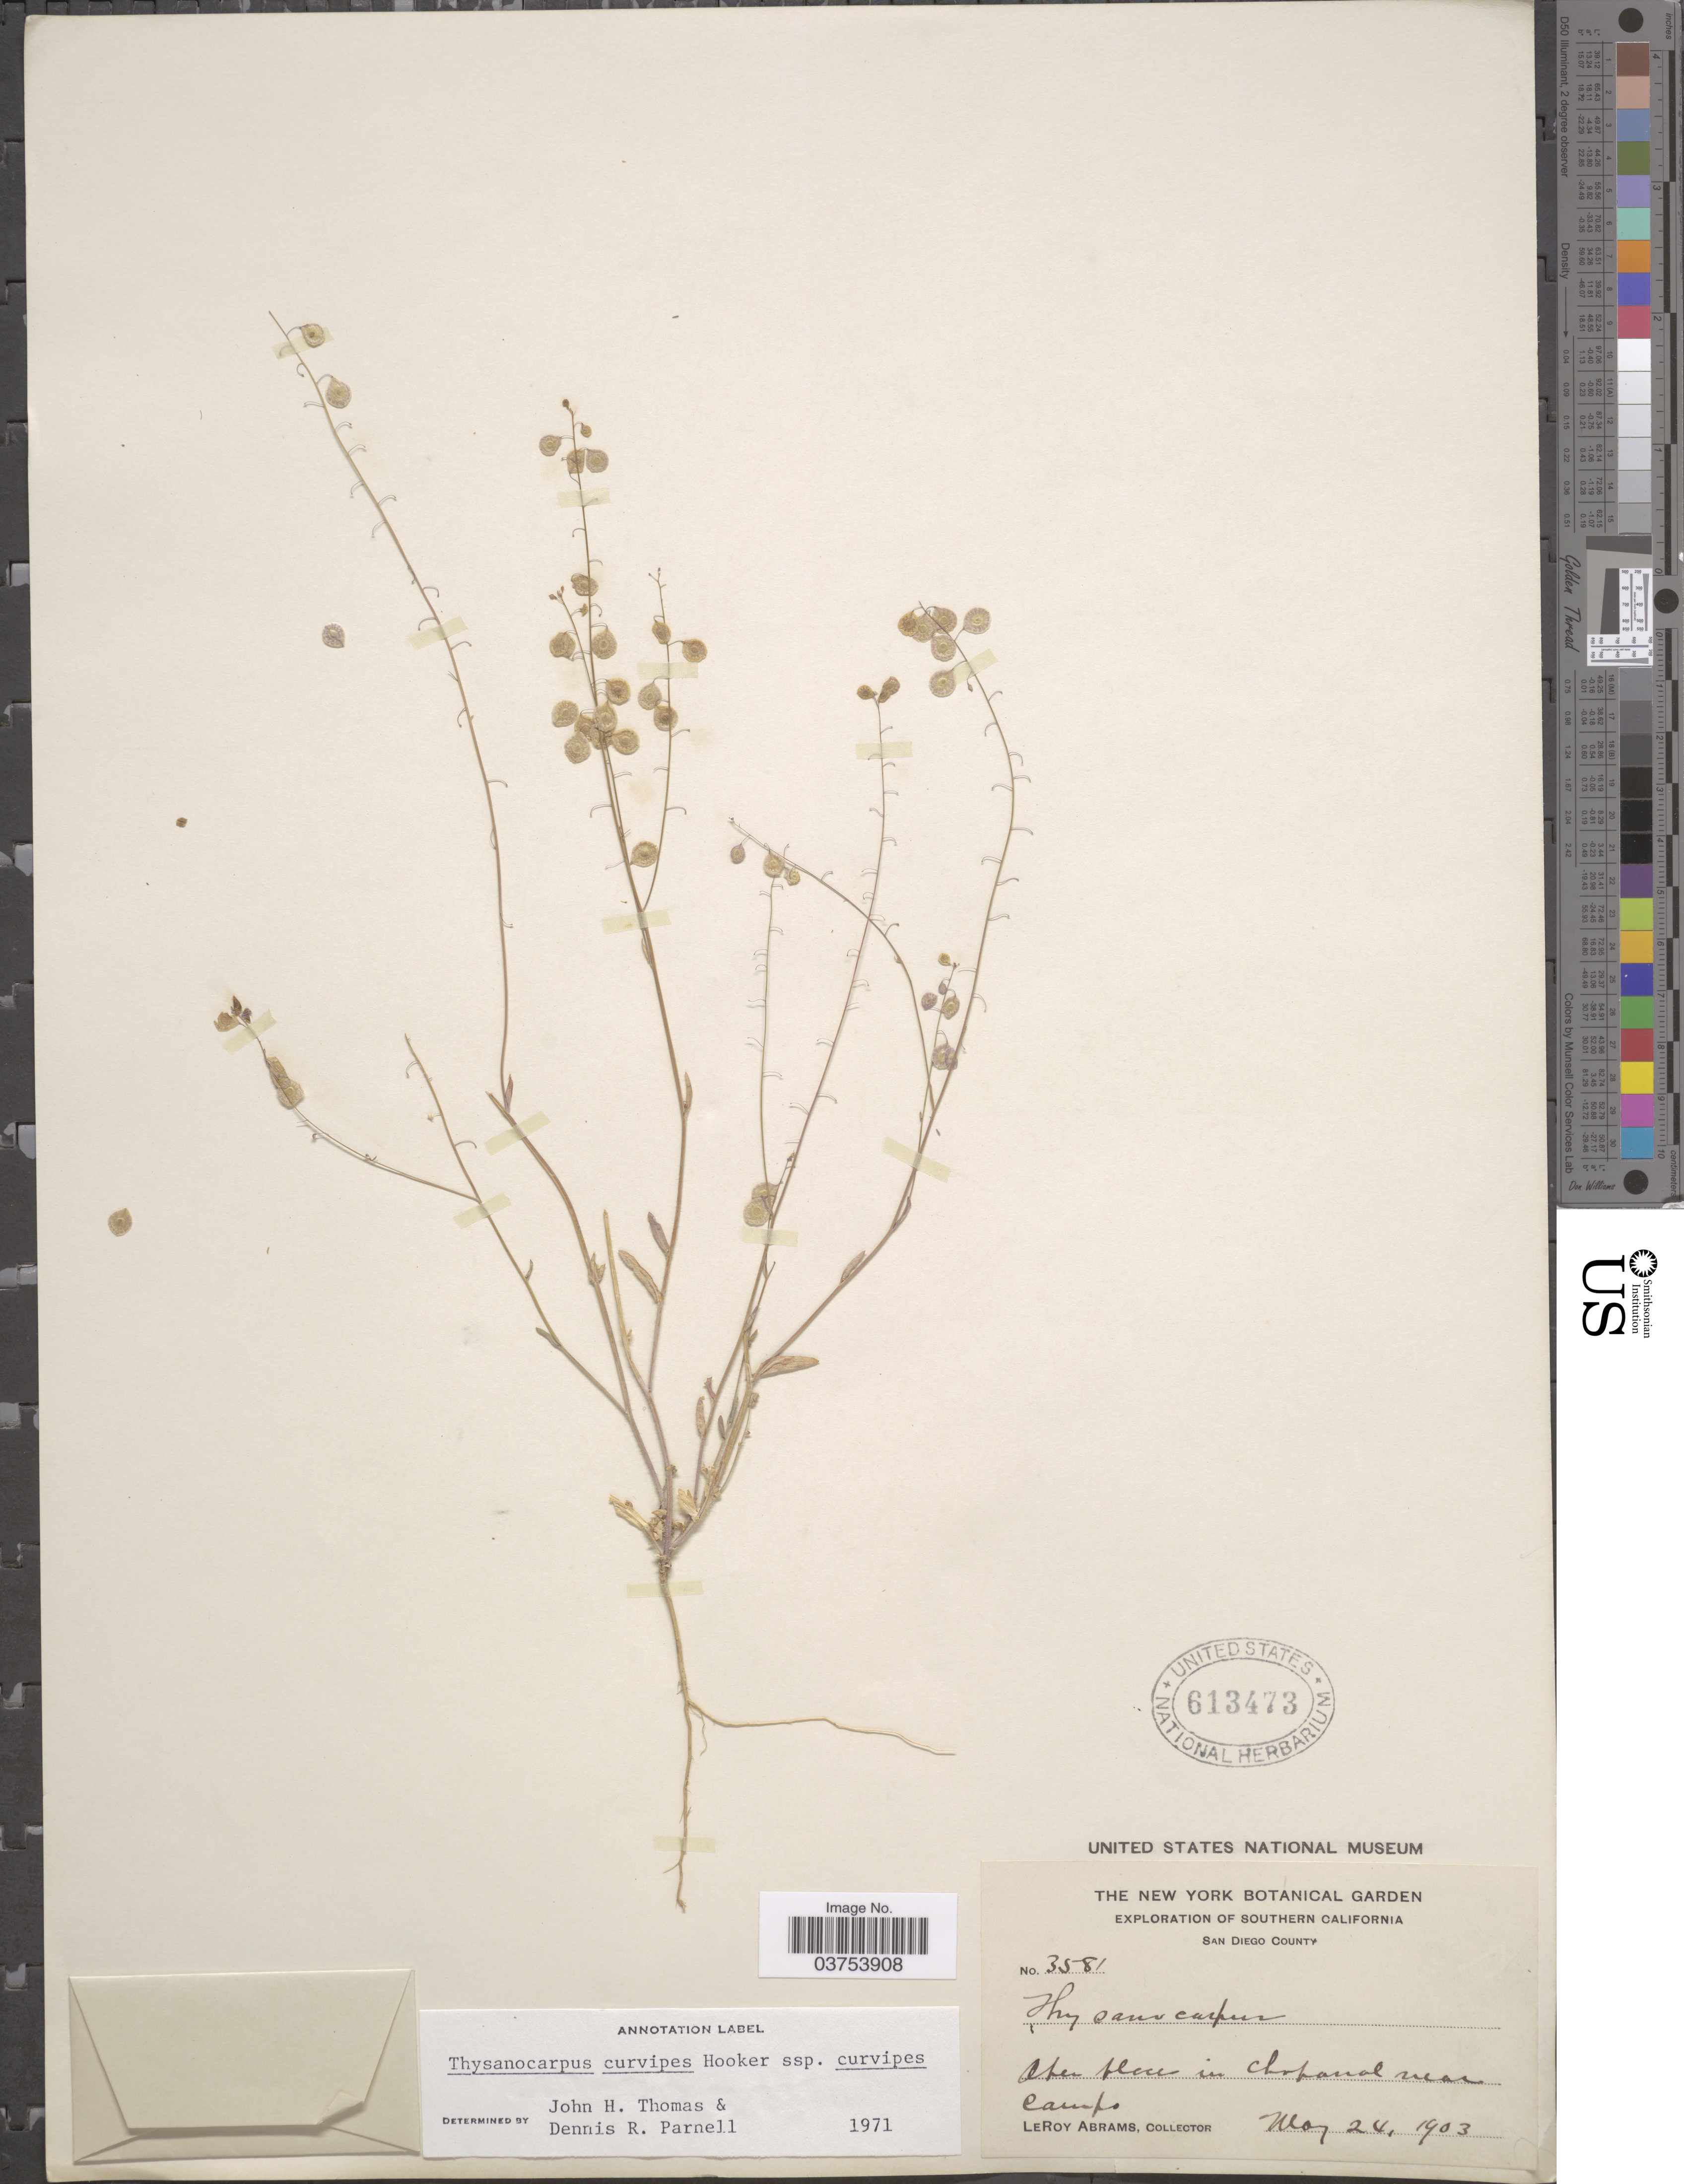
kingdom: Plantae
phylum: Tracheophyta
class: Magnoliopsida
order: Brassicales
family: Brassicaceae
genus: Thysanocarpus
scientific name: Thysanocarpus curvipes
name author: Hook.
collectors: L. Abrams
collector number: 3581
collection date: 1903-05-24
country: United States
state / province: California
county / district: San Diego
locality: Southern California. San Diego County. Open place in Chaparral near Camps.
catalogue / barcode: US 613473